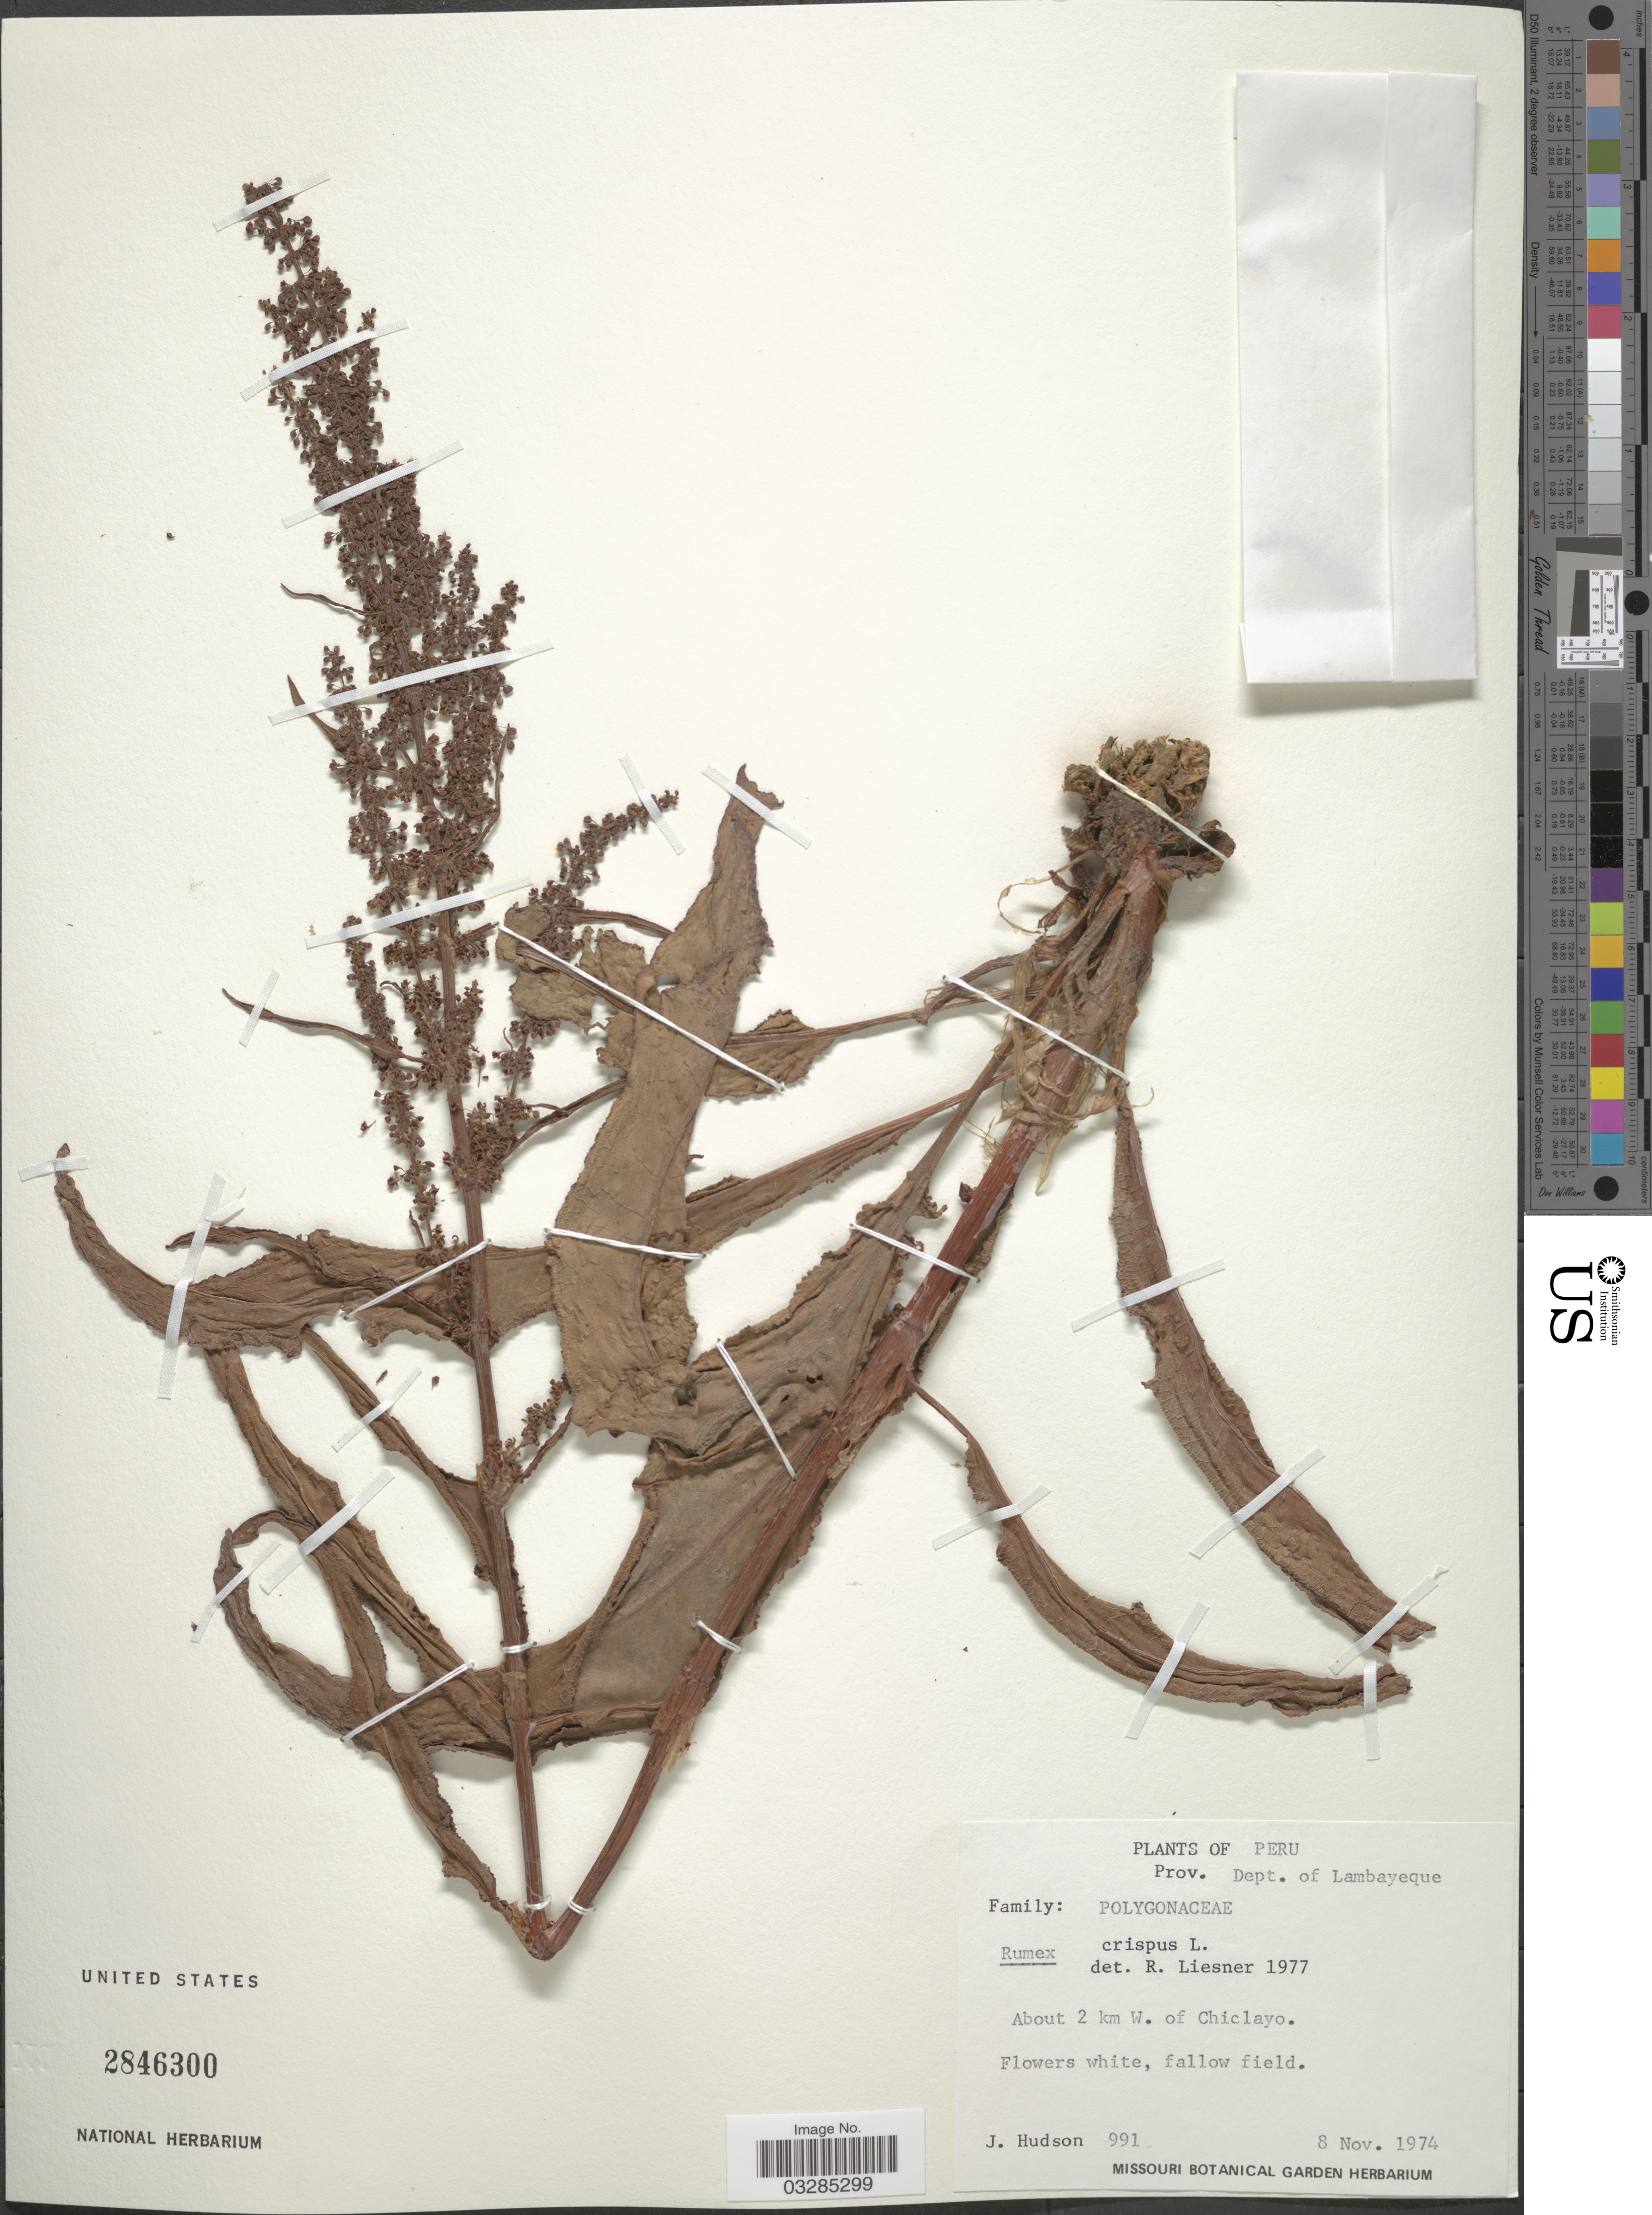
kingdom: Plantae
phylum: Tracheophyta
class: Magnoliopsida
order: Caryophyllales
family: Polygonaceae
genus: Rumex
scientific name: Rumex crispus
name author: L.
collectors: J. Hudson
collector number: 991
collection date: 1974-11-08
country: Peru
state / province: Lambayeque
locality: Prov. Dept. of Lambayeque. About 2 km W. of Chiclayo.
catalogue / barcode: US 2846300